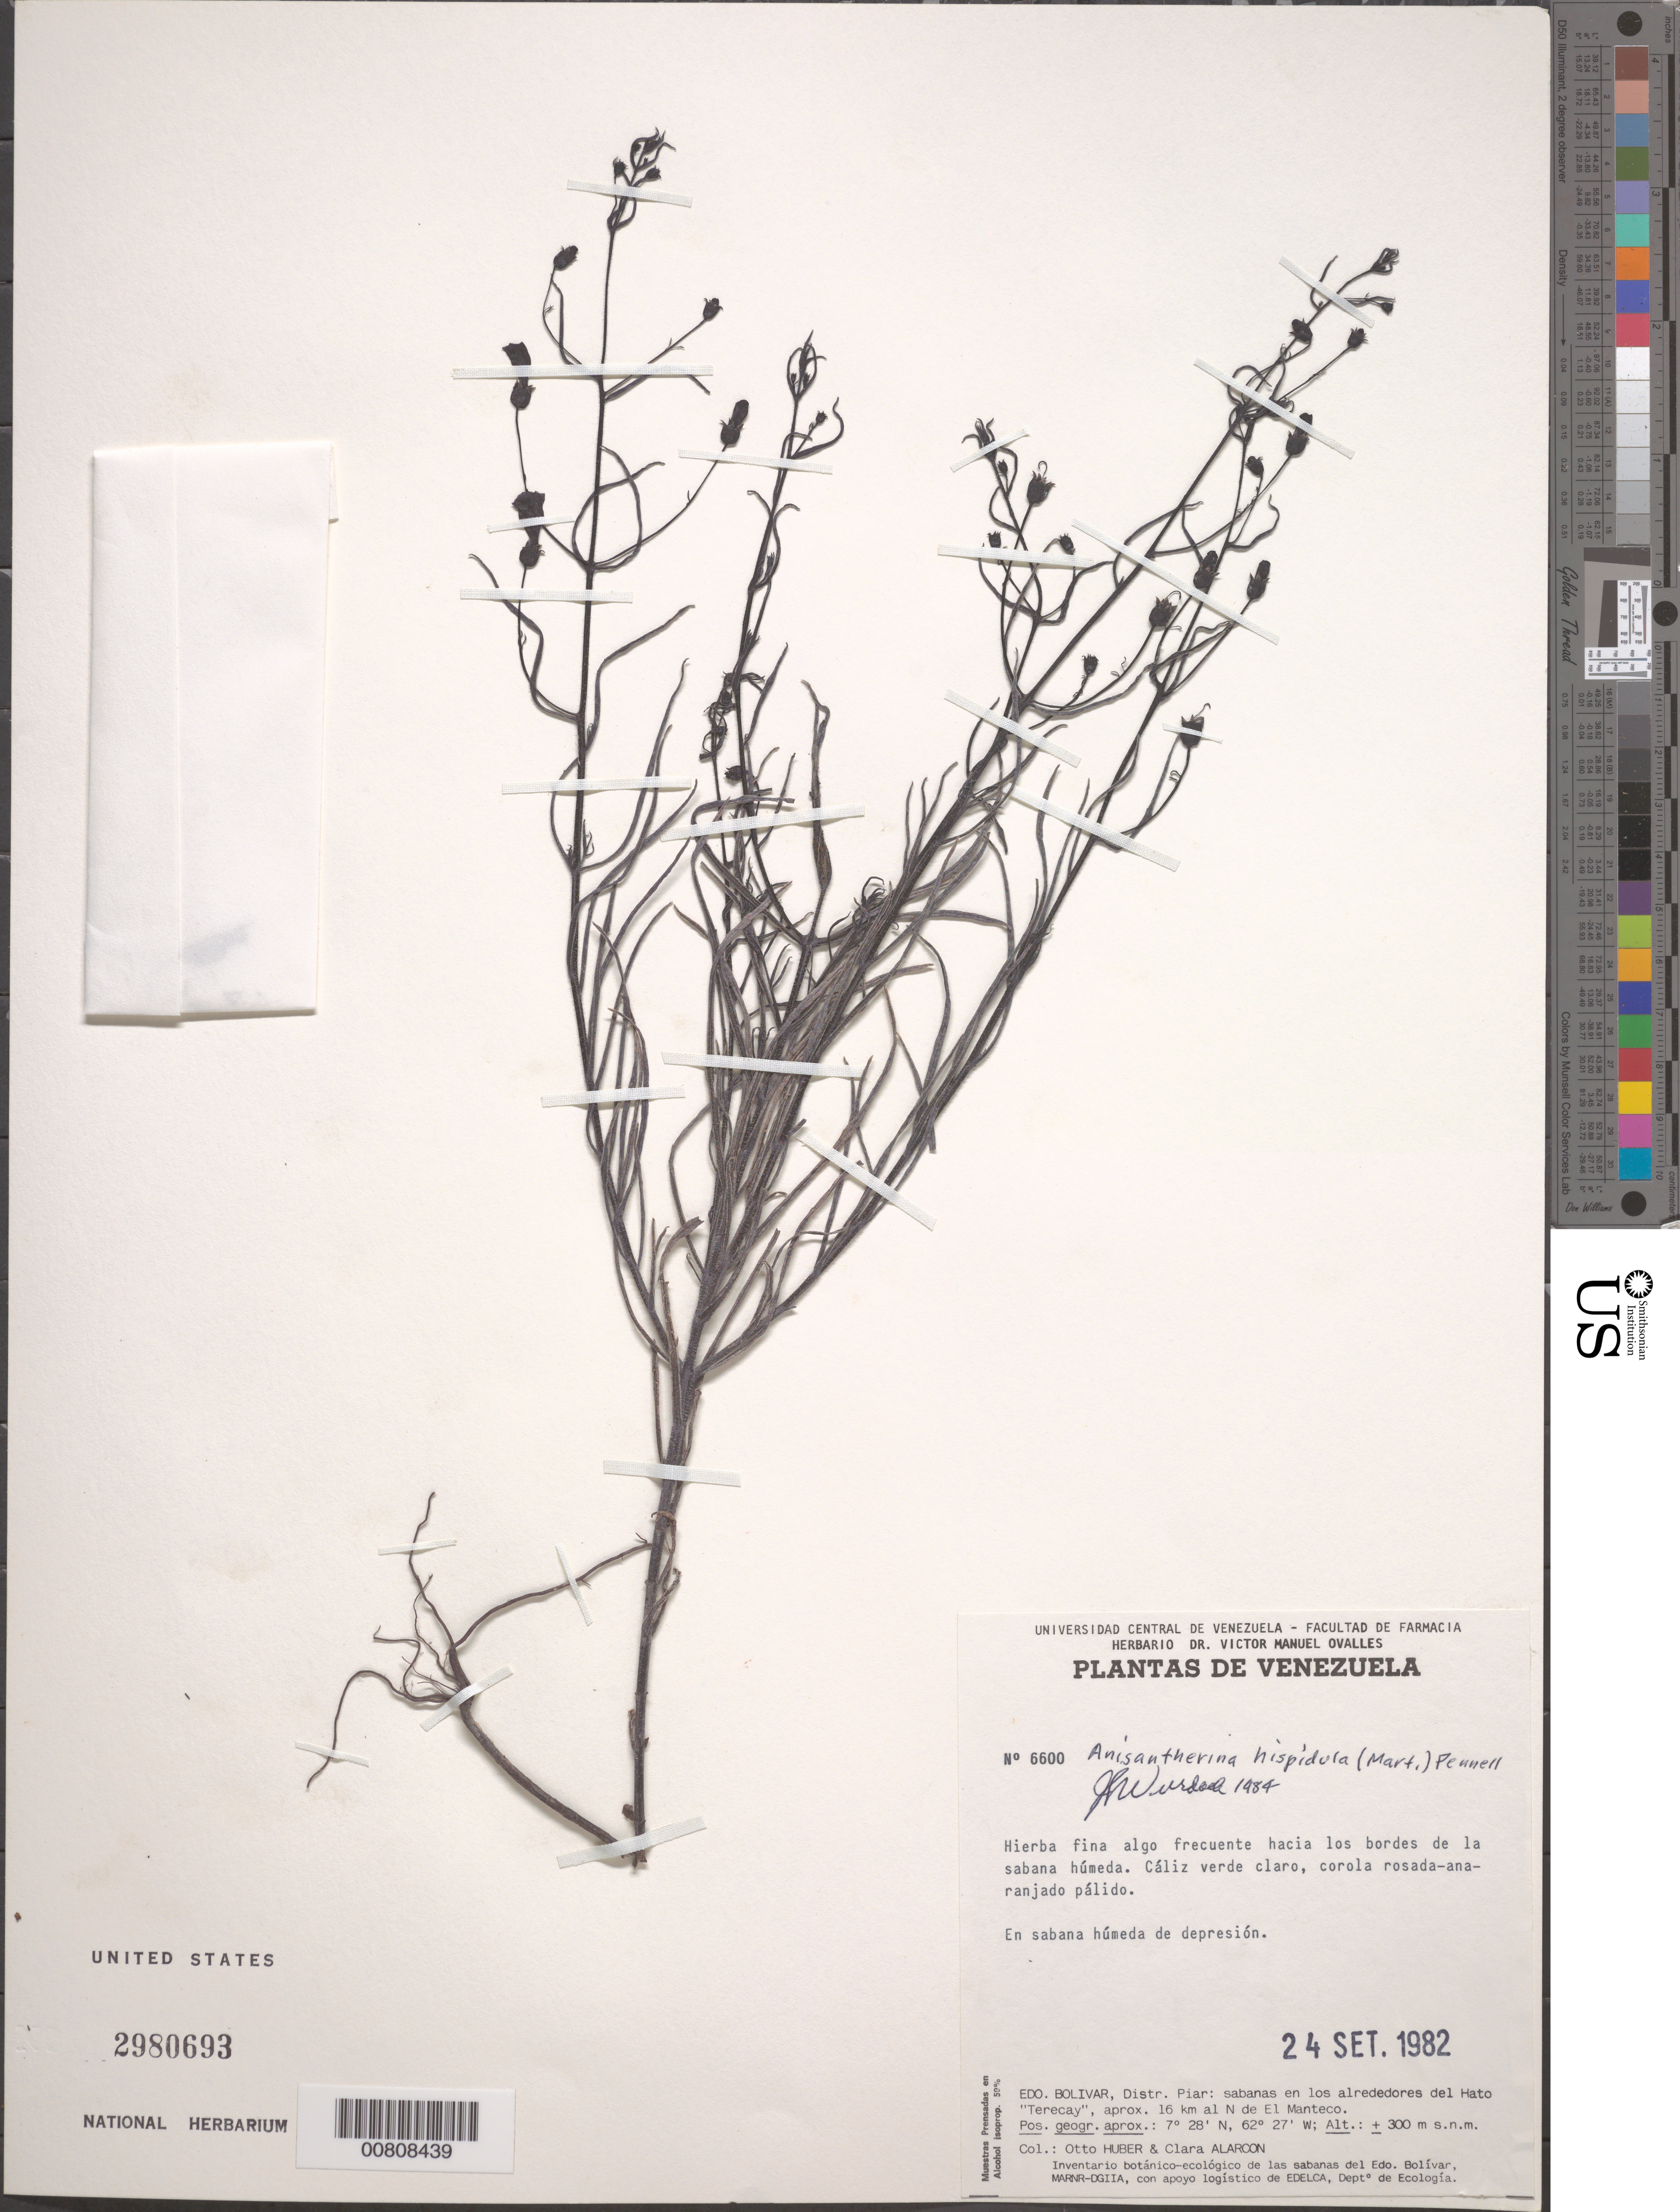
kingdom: Plantae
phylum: Tracheophyta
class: Magnoliopsida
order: Lamiales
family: Orobanchaceae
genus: Anisantherina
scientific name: Anisantherina hispidula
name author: (Mart.) Pennell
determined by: Wurdack, John J., (US), US (UNITED STATES)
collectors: O. Huber & C. Alarcon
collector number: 6600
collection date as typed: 24-Sep-82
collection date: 1982-09-24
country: Venezuela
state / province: Bolívar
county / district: Piar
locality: Hato "Terecay", aprox. 16 km N de El Manteco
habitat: Sabana húmeda de depresión.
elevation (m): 300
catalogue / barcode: US 2980693